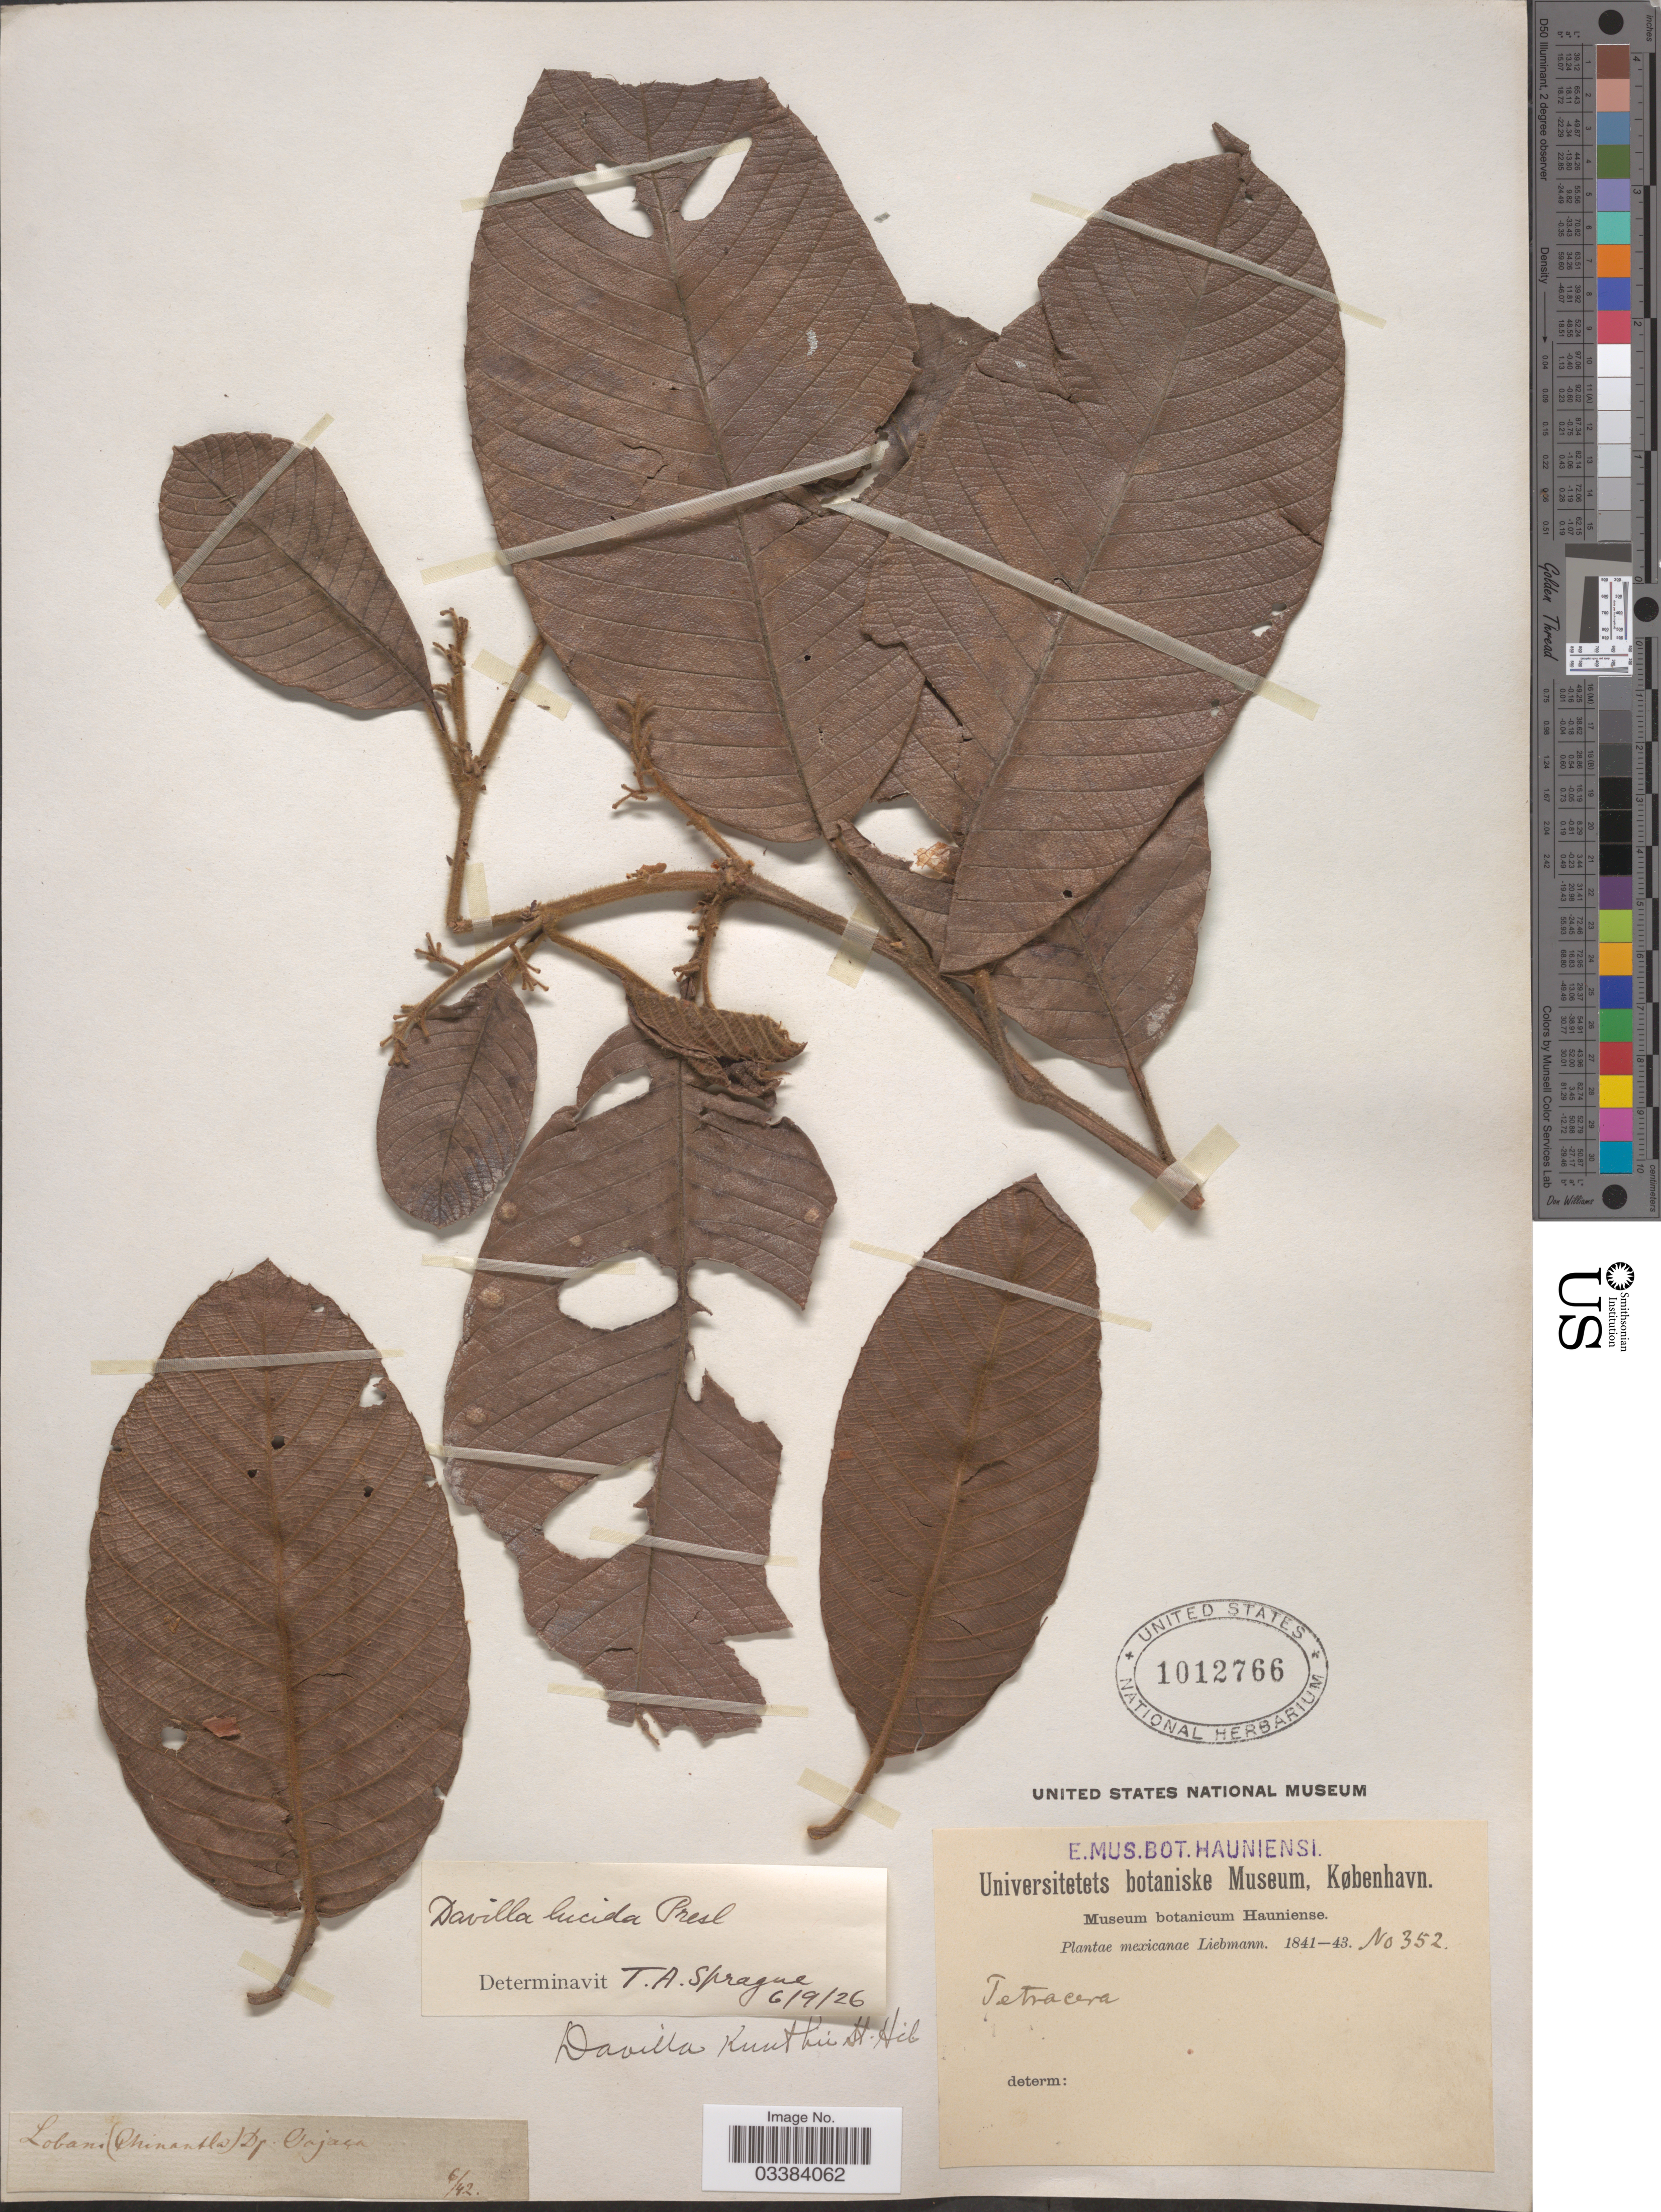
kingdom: Plantae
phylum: Tracheophyta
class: Magnoliopsida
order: Dilleniales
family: Dilleniaceae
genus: Davilla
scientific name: Davilla kunthii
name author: A. St.-Hil.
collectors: Liebmann, --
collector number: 352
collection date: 1841/1843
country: Mexico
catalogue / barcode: US 1012766